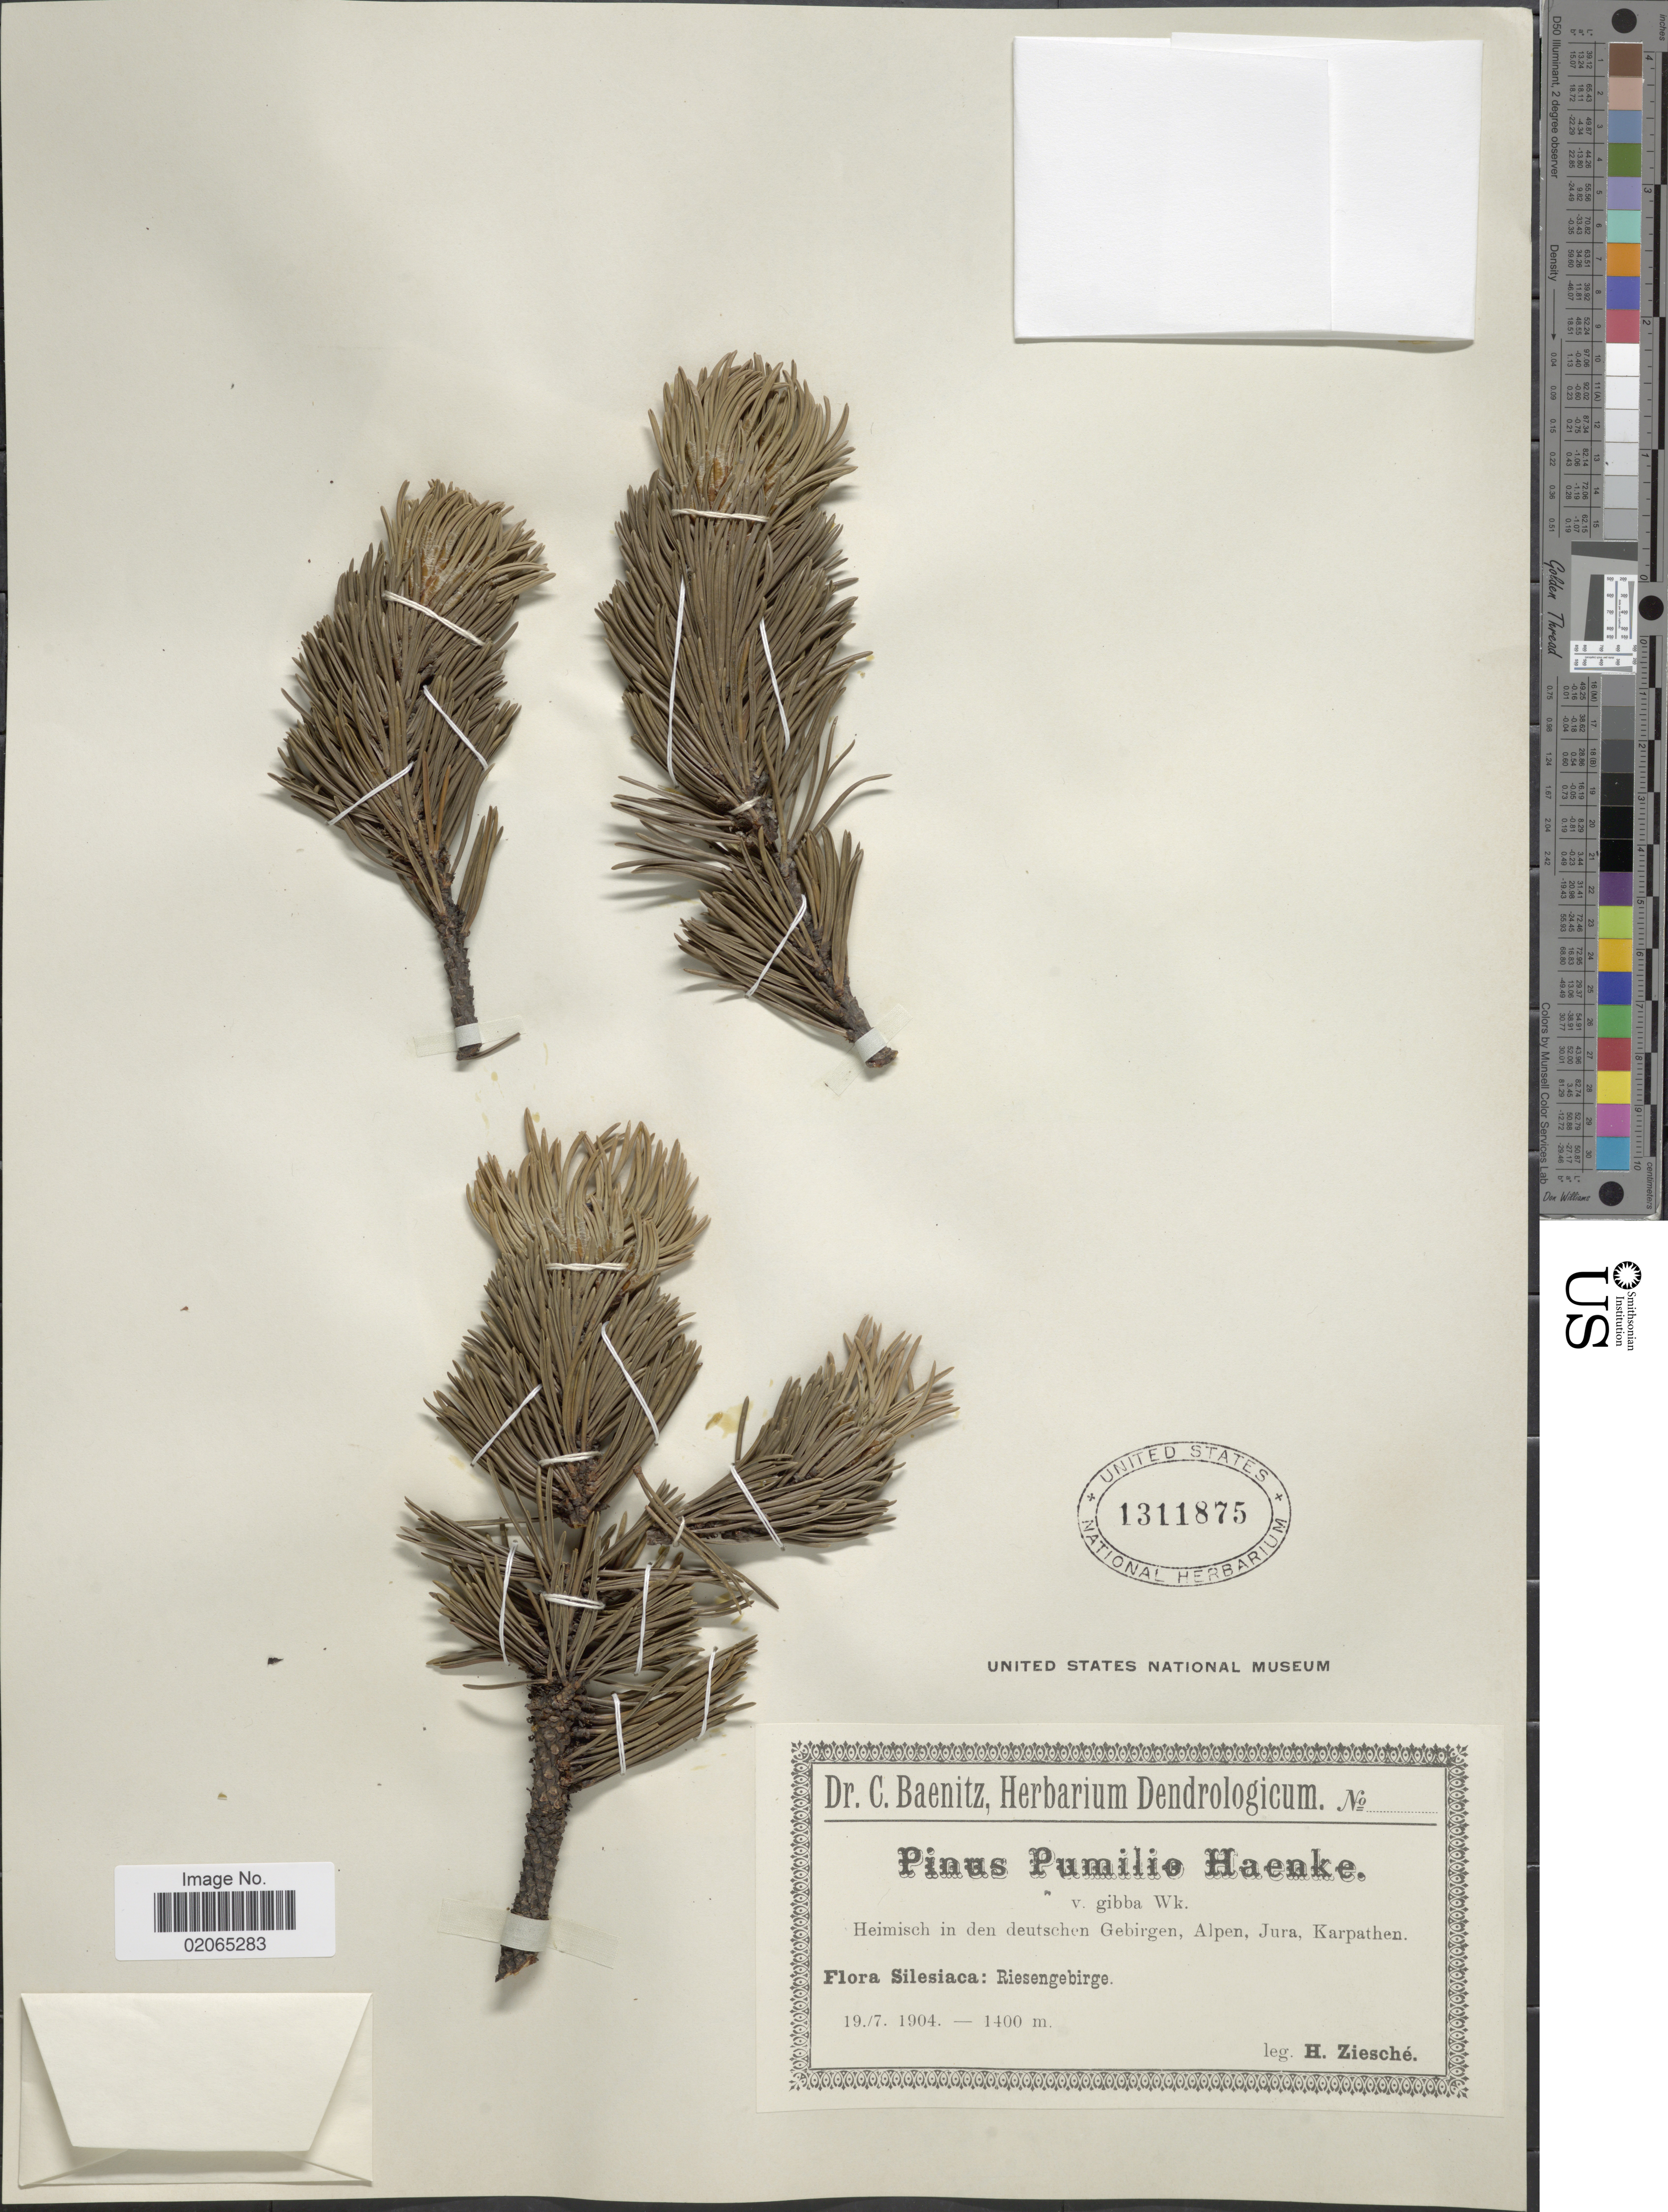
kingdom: Plantae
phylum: Tracheophyta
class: Pinopsida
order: Pinales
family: Pinaceae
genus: Pinus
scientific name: Pinus mugo var. pumilio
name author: (Haenke) Zenari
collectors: H. Ziesché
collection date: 1904-07-19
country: Poland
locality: Silesiaca: Riesengebirge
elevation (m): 1400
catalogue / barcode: US 1311875